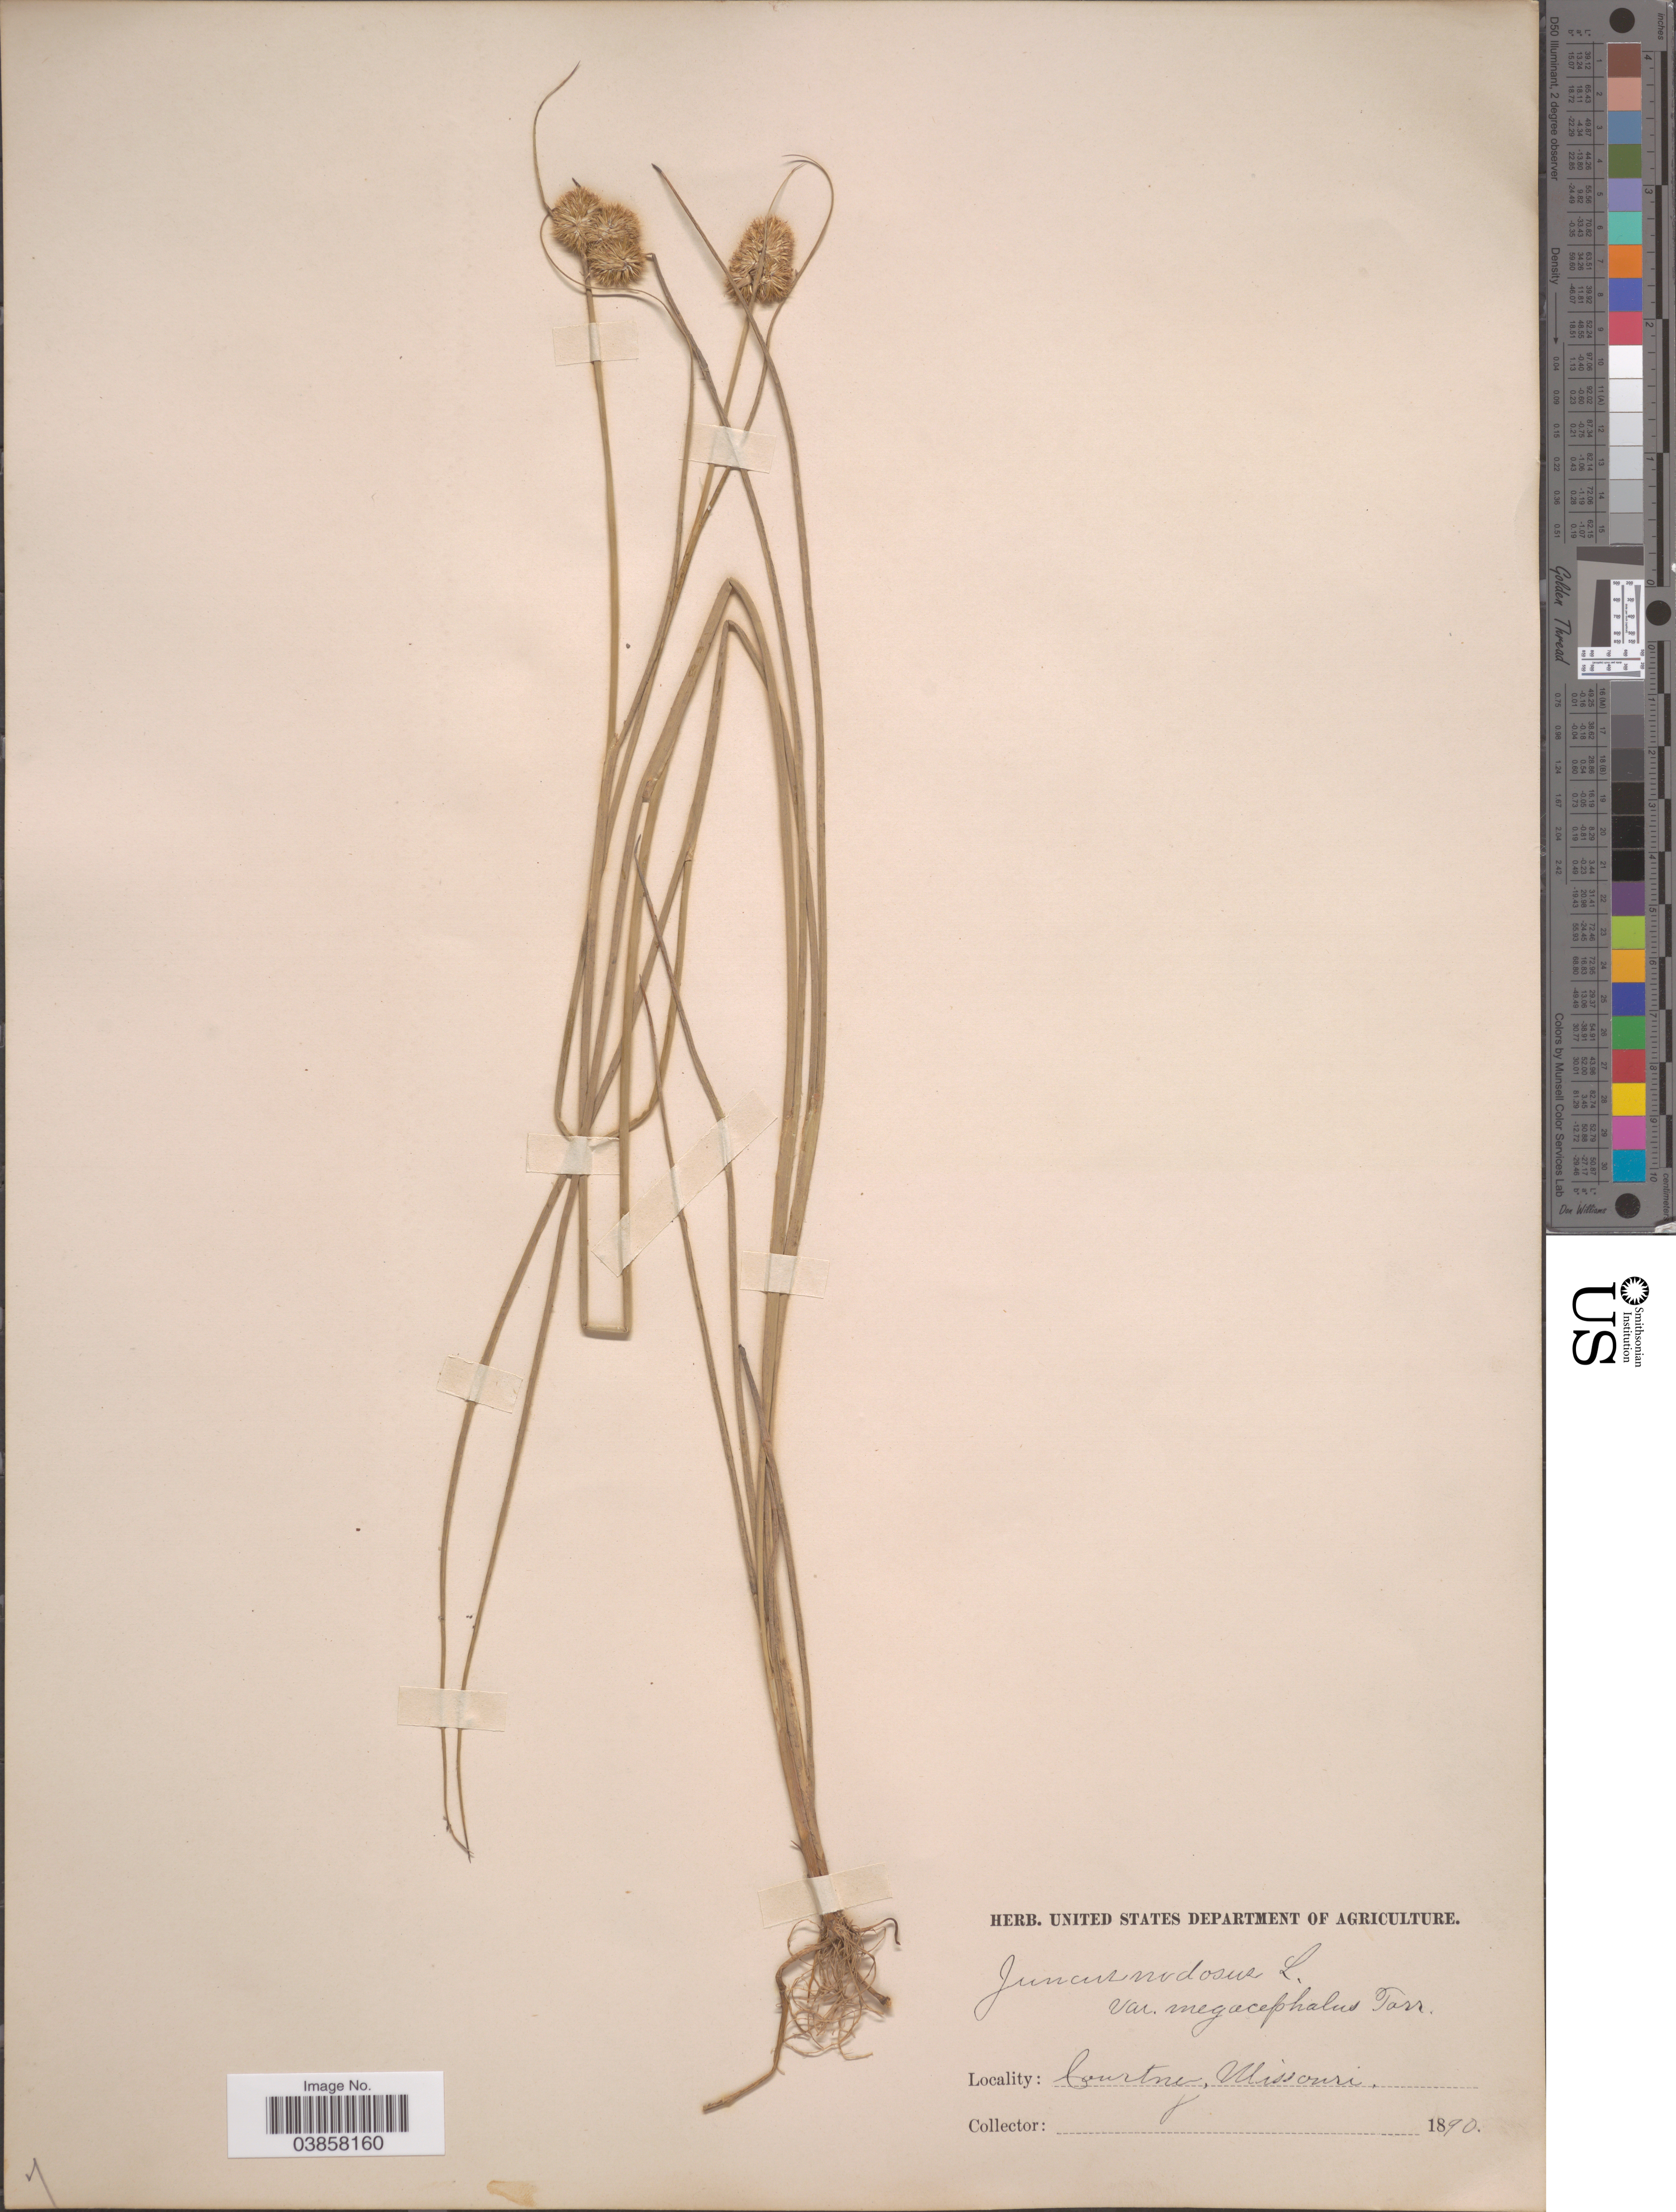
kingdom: Plantae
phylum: Tracheophyta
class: Liliopsida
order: Poales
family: Juncaceae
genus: Juncus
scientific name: Juncus torreyi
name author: Coville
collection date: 1890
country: United States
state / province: Missouri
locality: Courtney.